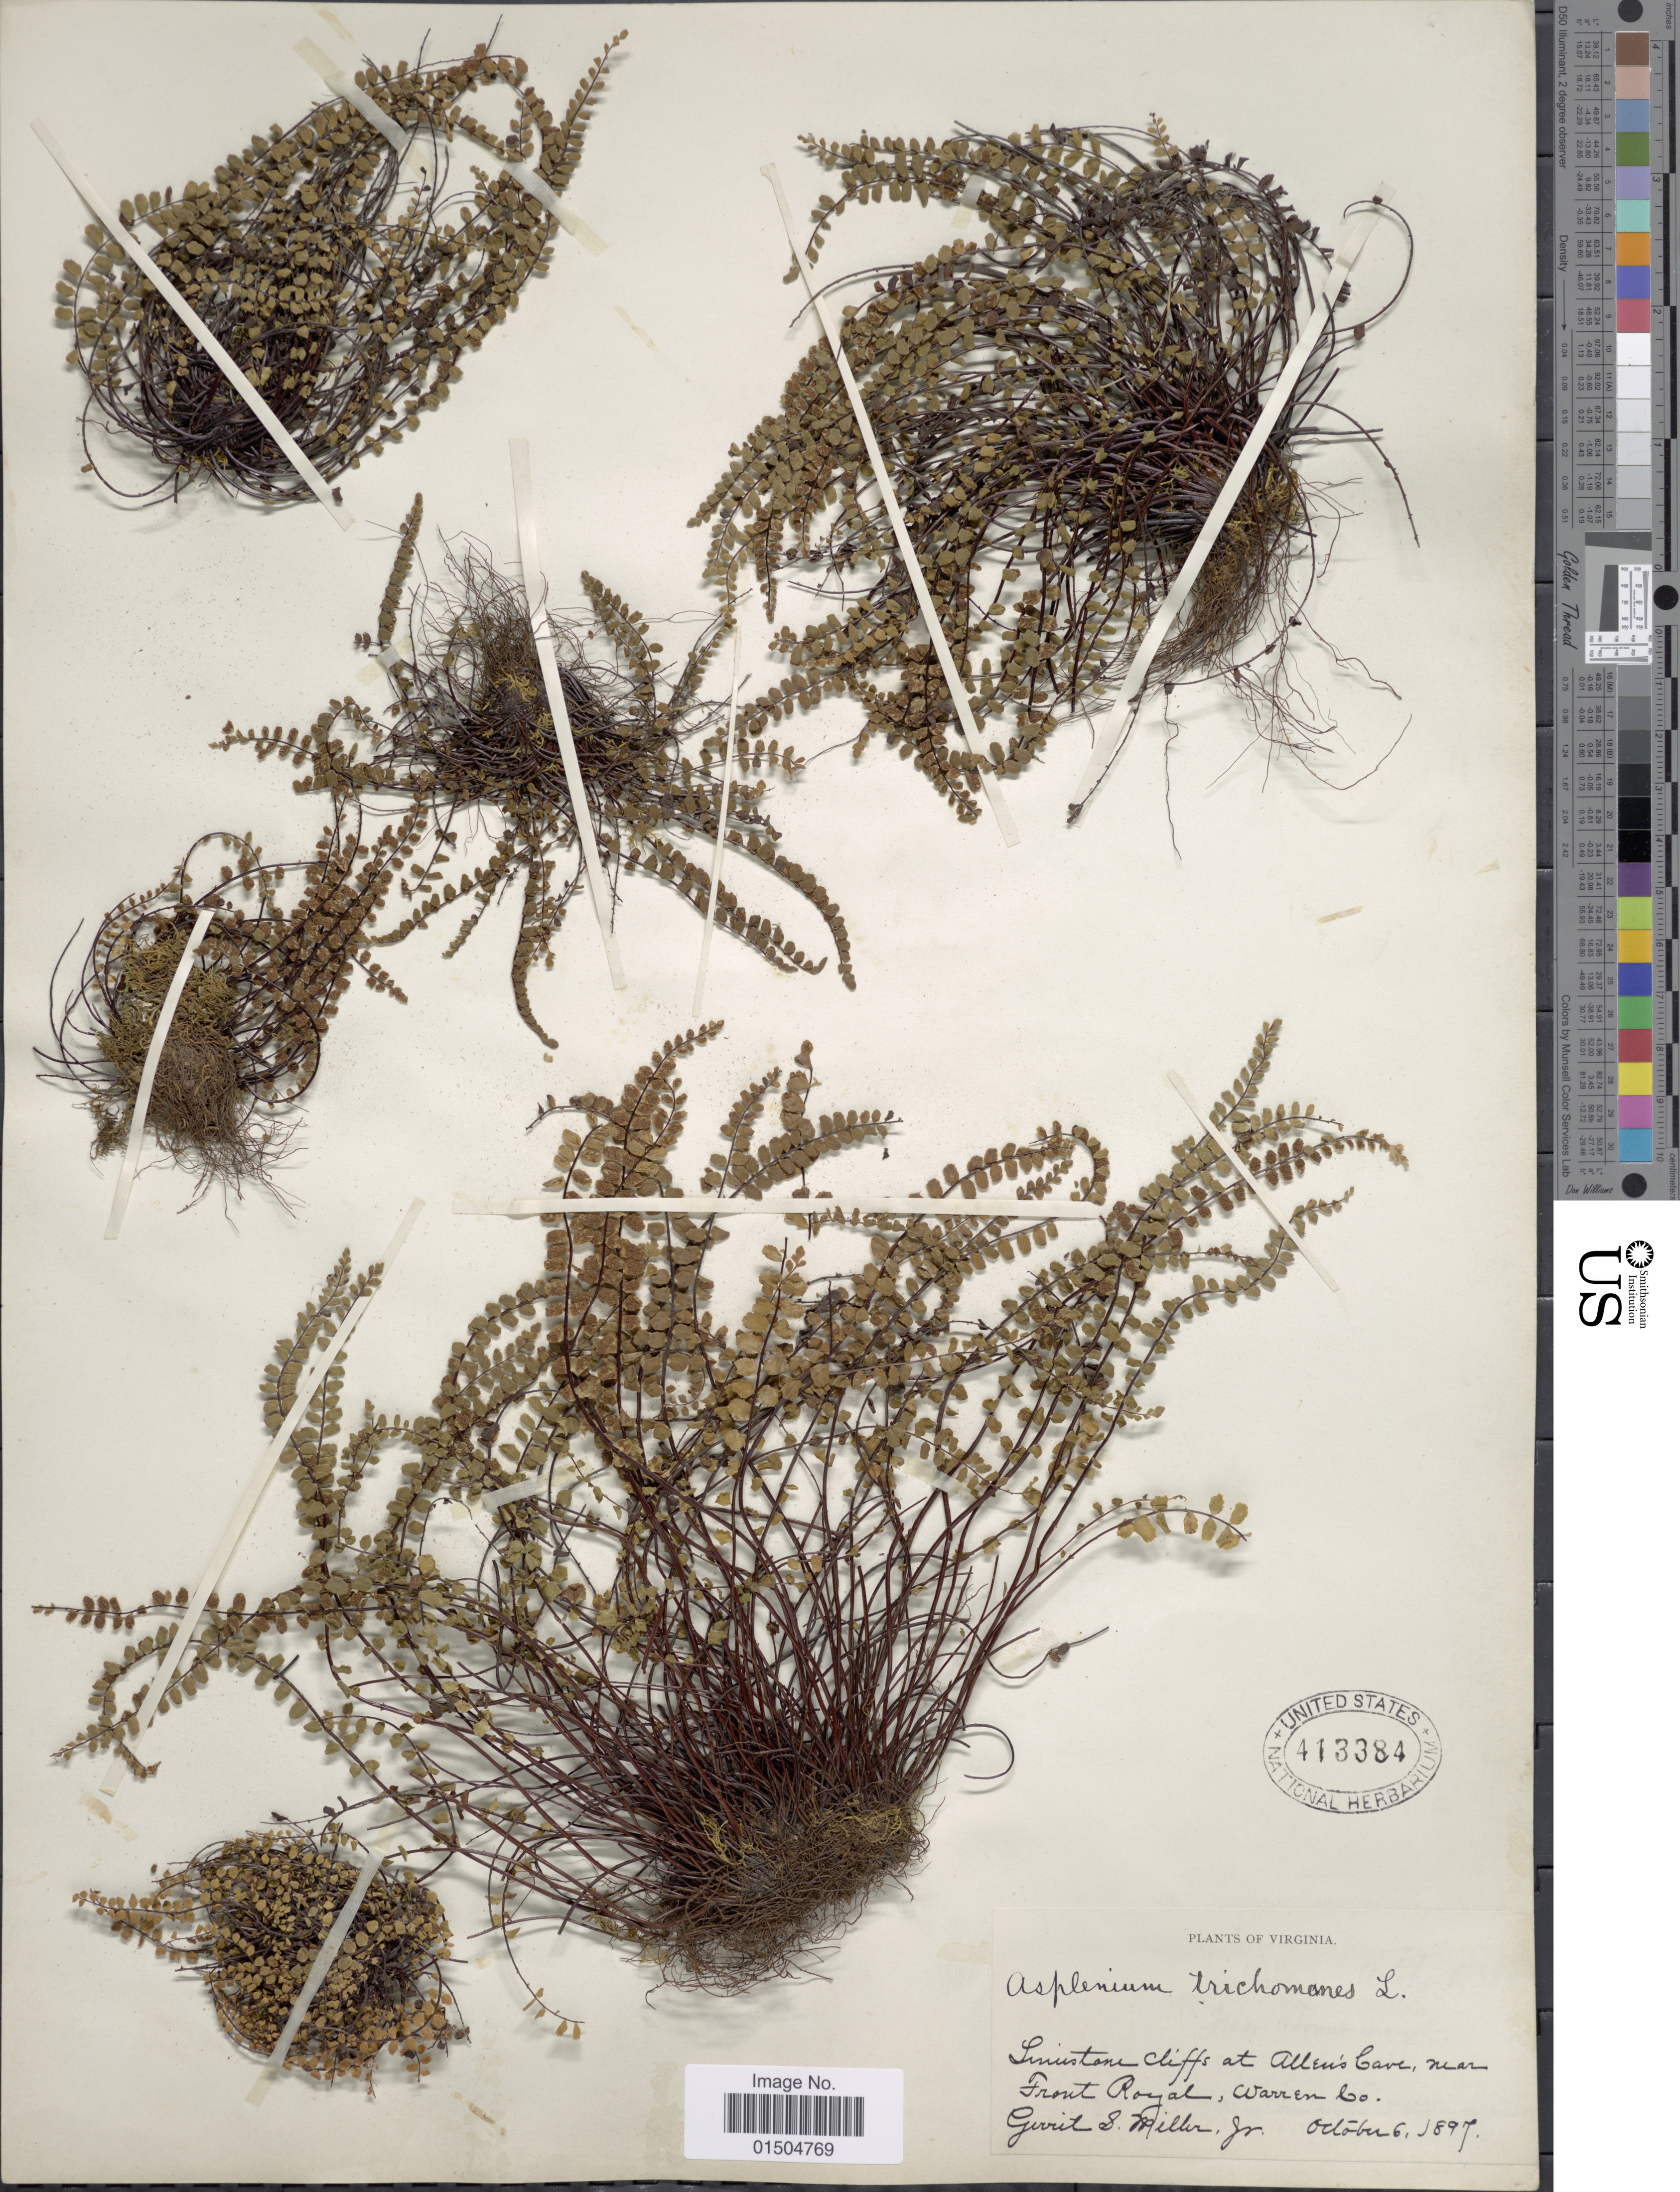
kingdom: Plantae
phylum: Tracheophyta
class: Polypodiopsida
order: Polypodiales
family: Aspleniaceae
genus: Asplenium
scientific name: Asplenium trichomanes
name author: L.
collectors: G. S. Miller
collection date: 1897-10-06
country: United States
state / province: Virginia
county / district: Warren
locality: Limestone cliffs at Allen's Cave, near Front Royal, Warren Co.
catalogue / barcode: US 413384